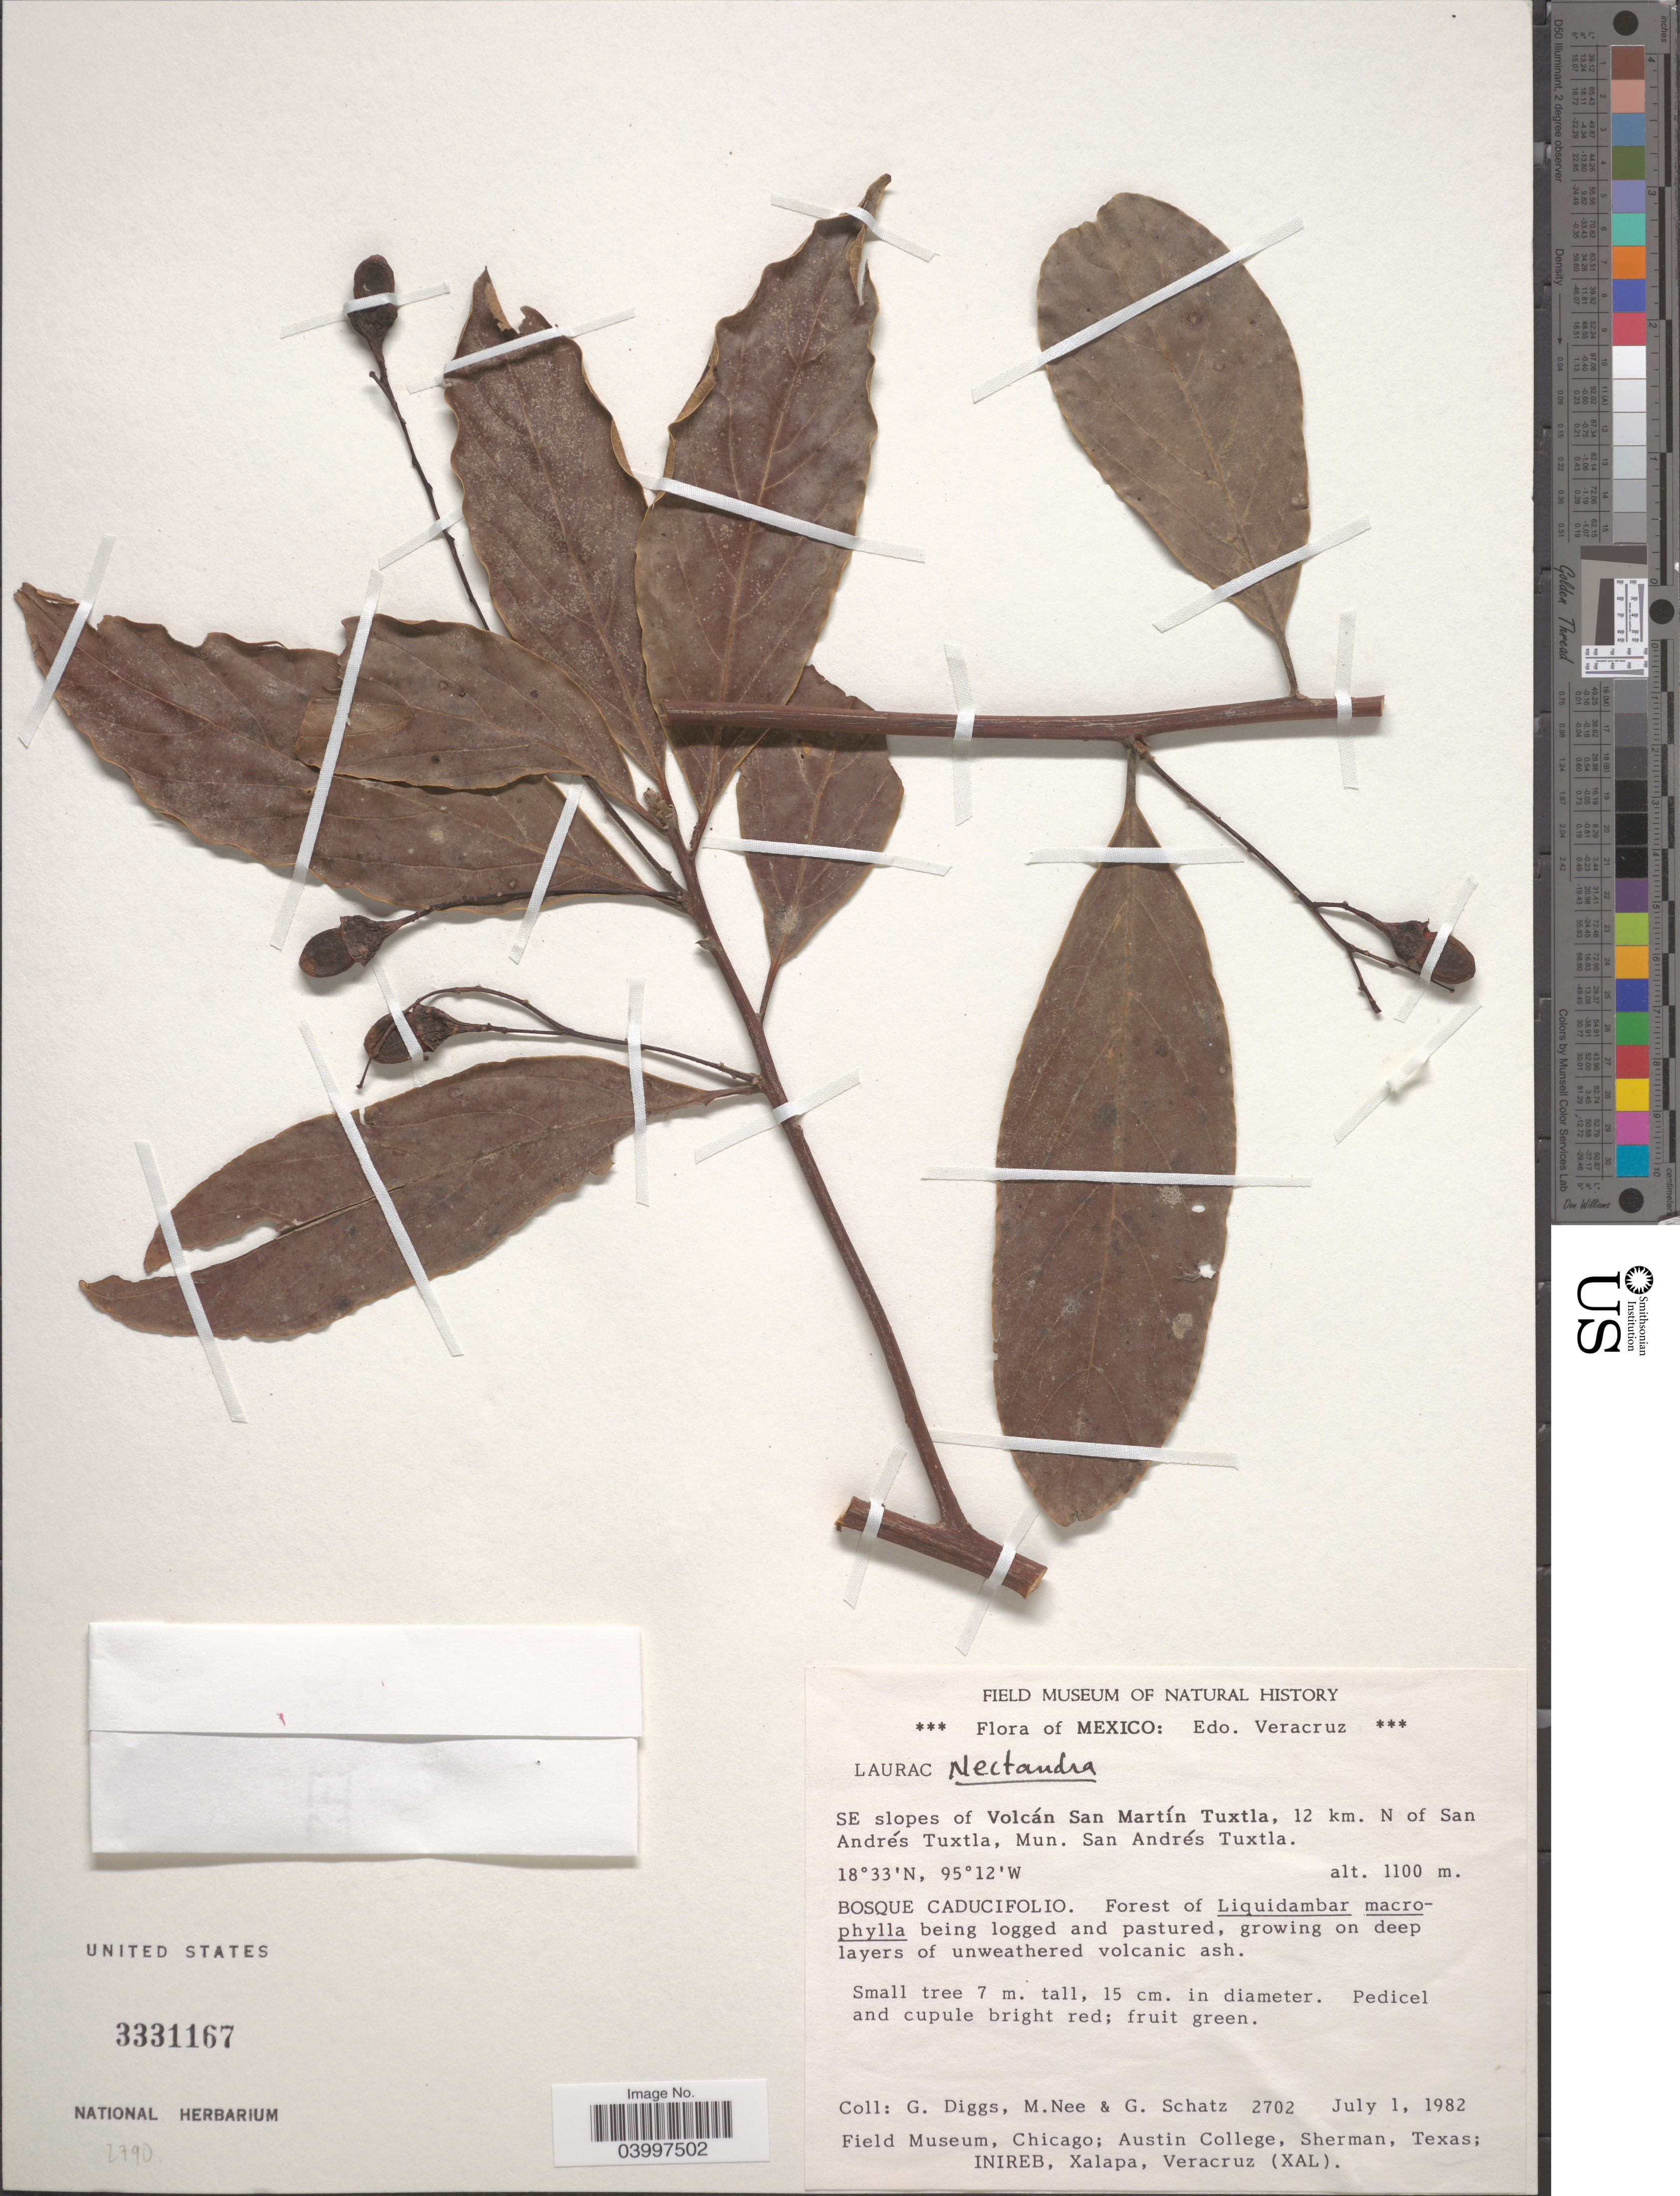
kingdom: Plantae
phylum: Tracheophyta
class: Magnoliopsida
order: Laurales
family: Lauraceae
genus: Nectandra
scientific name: Nectandra sp.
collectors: G. Diggs, M. Nee & G. C. Schatz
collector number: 2702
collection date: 1982-07-01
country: Mexico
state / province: Veracruz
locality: Edo. Veracruz. SE slopes of Volcán San Martín Tuxtla, 12 km. N of San Andrés Tuxtla, Mun. San Andrés Tuxtla.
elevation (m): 1100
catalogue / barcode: US 3331167